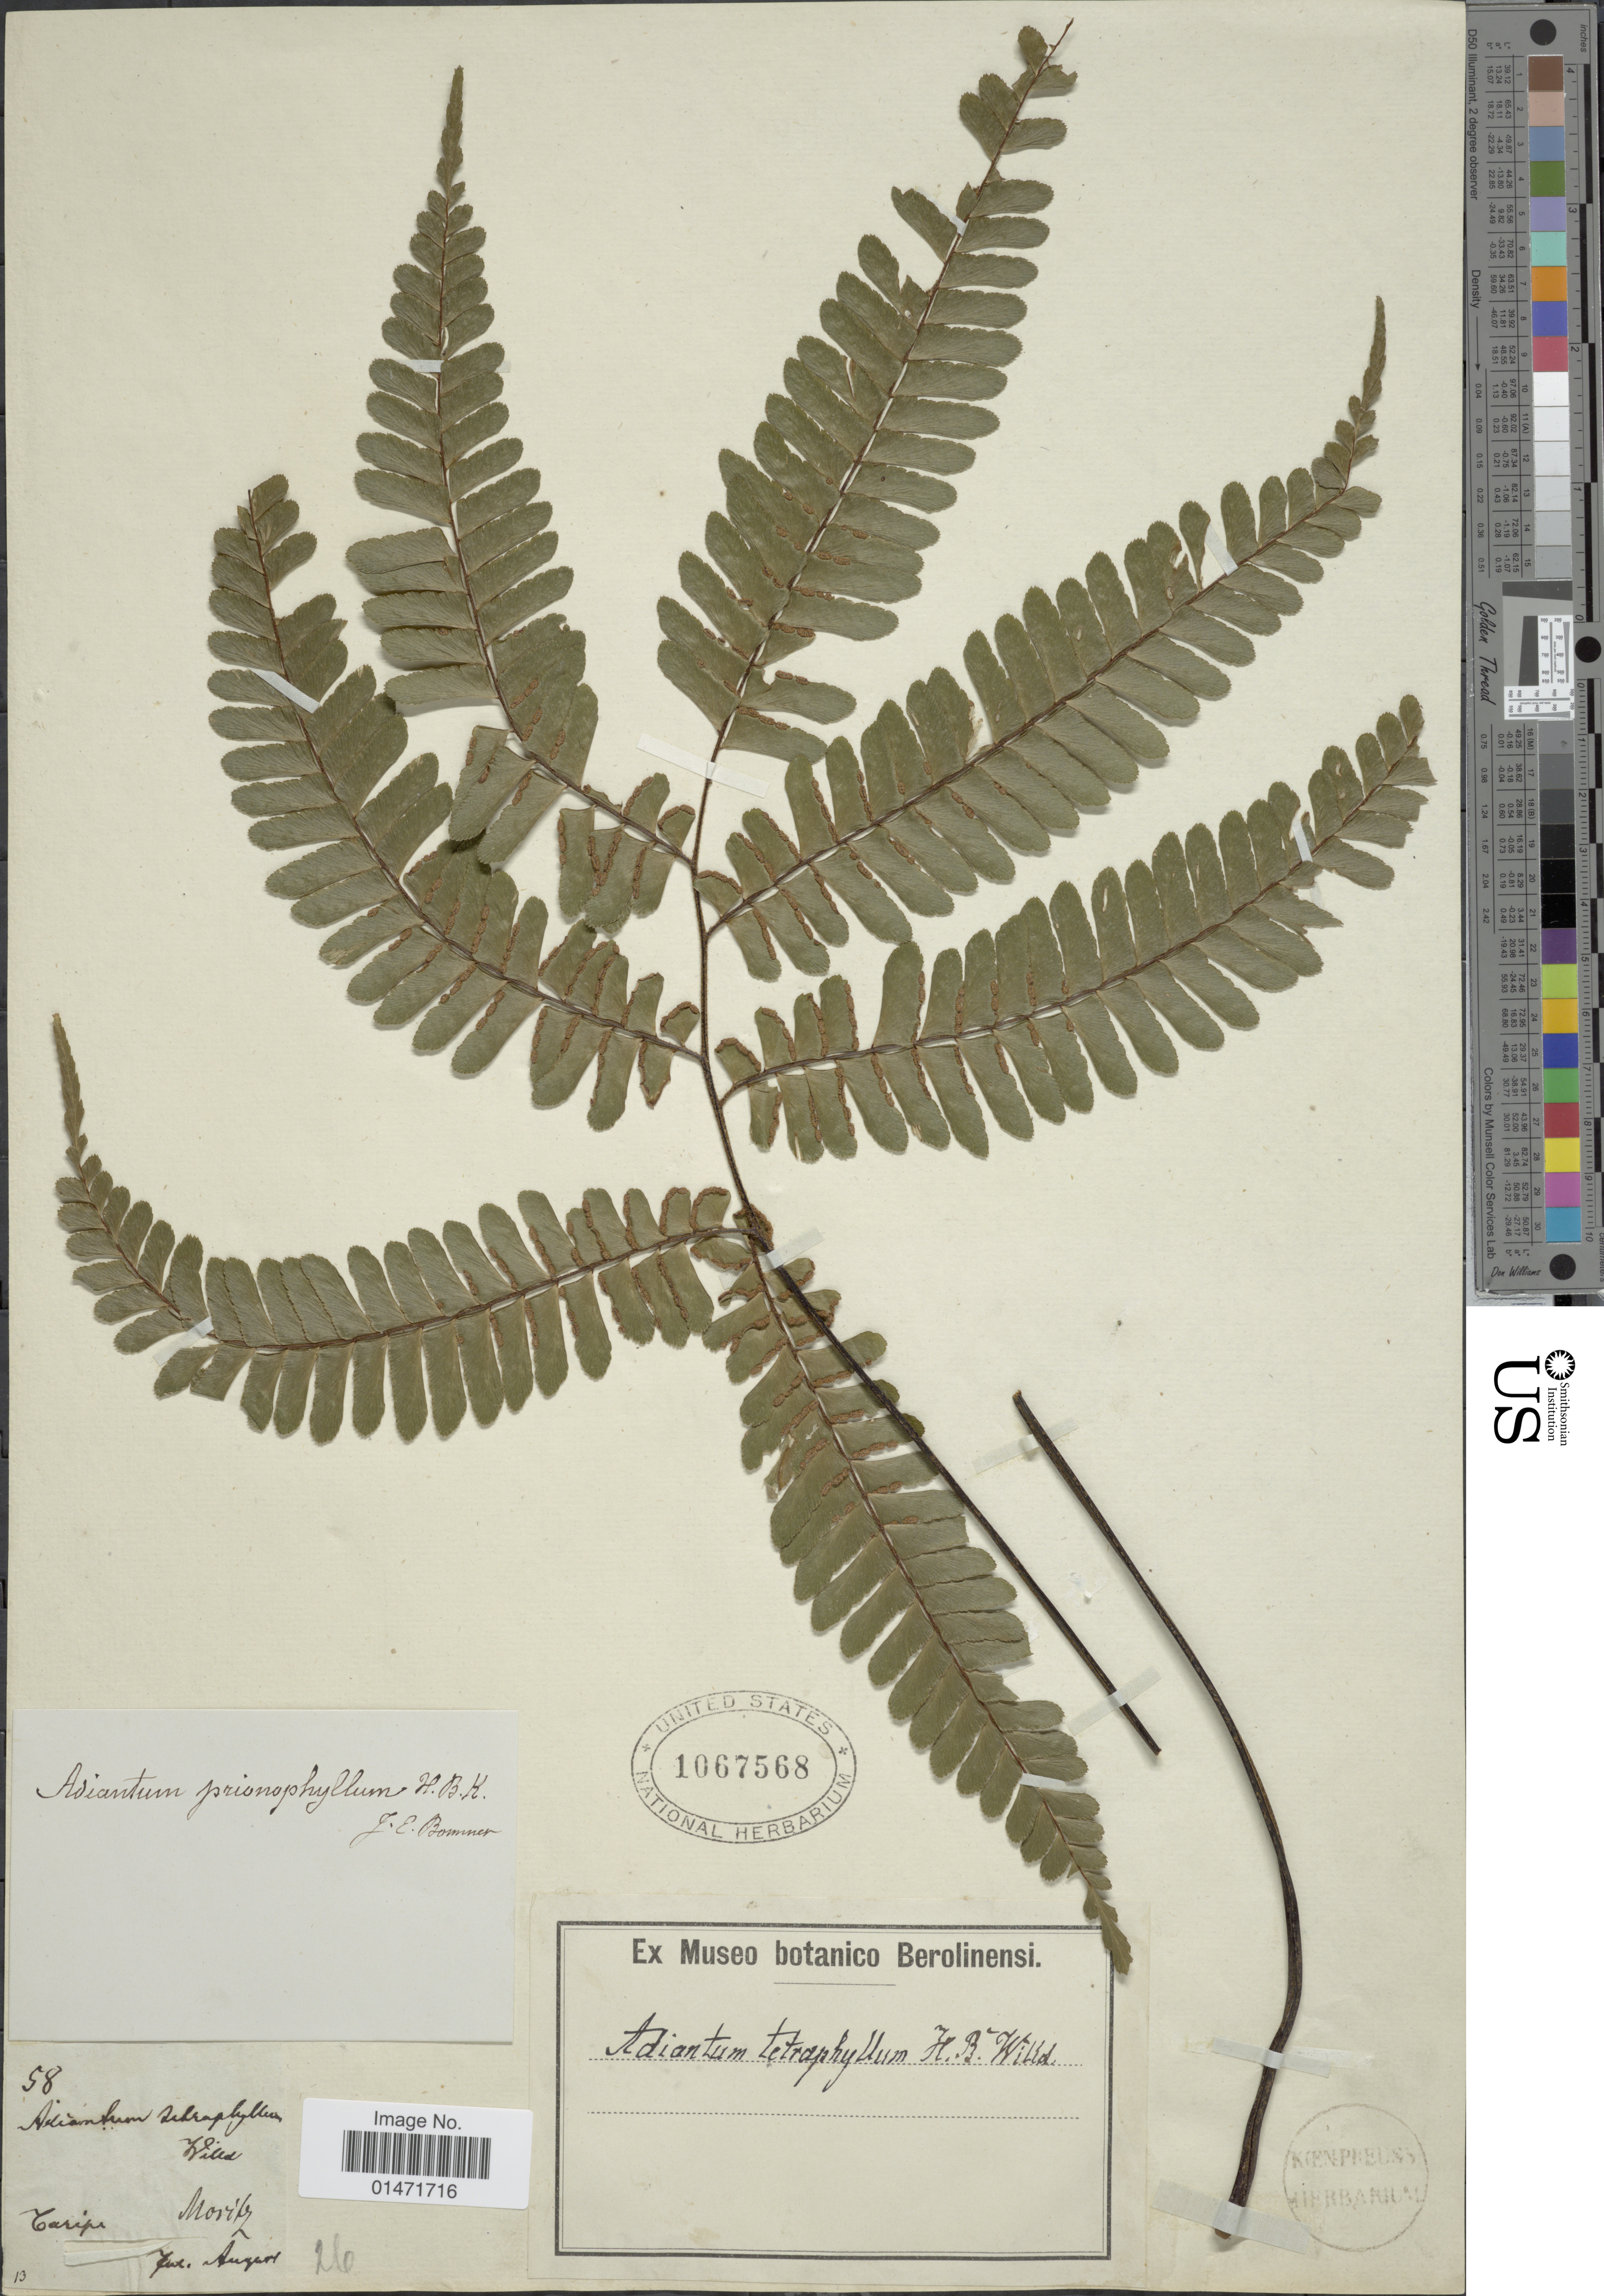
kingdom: Plantae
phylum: Tracheophyta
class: Polypodiopsida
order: Polypodiales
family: Pteridaceae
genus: Adiantum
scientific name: Adiantum tetraphyllum x A. villosum L.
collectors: Moritz, --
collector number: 58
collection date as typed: Transcribed d/m/y: /8/26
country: Venezuela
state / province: Monagas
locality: Caripa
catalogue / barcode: US 1067568